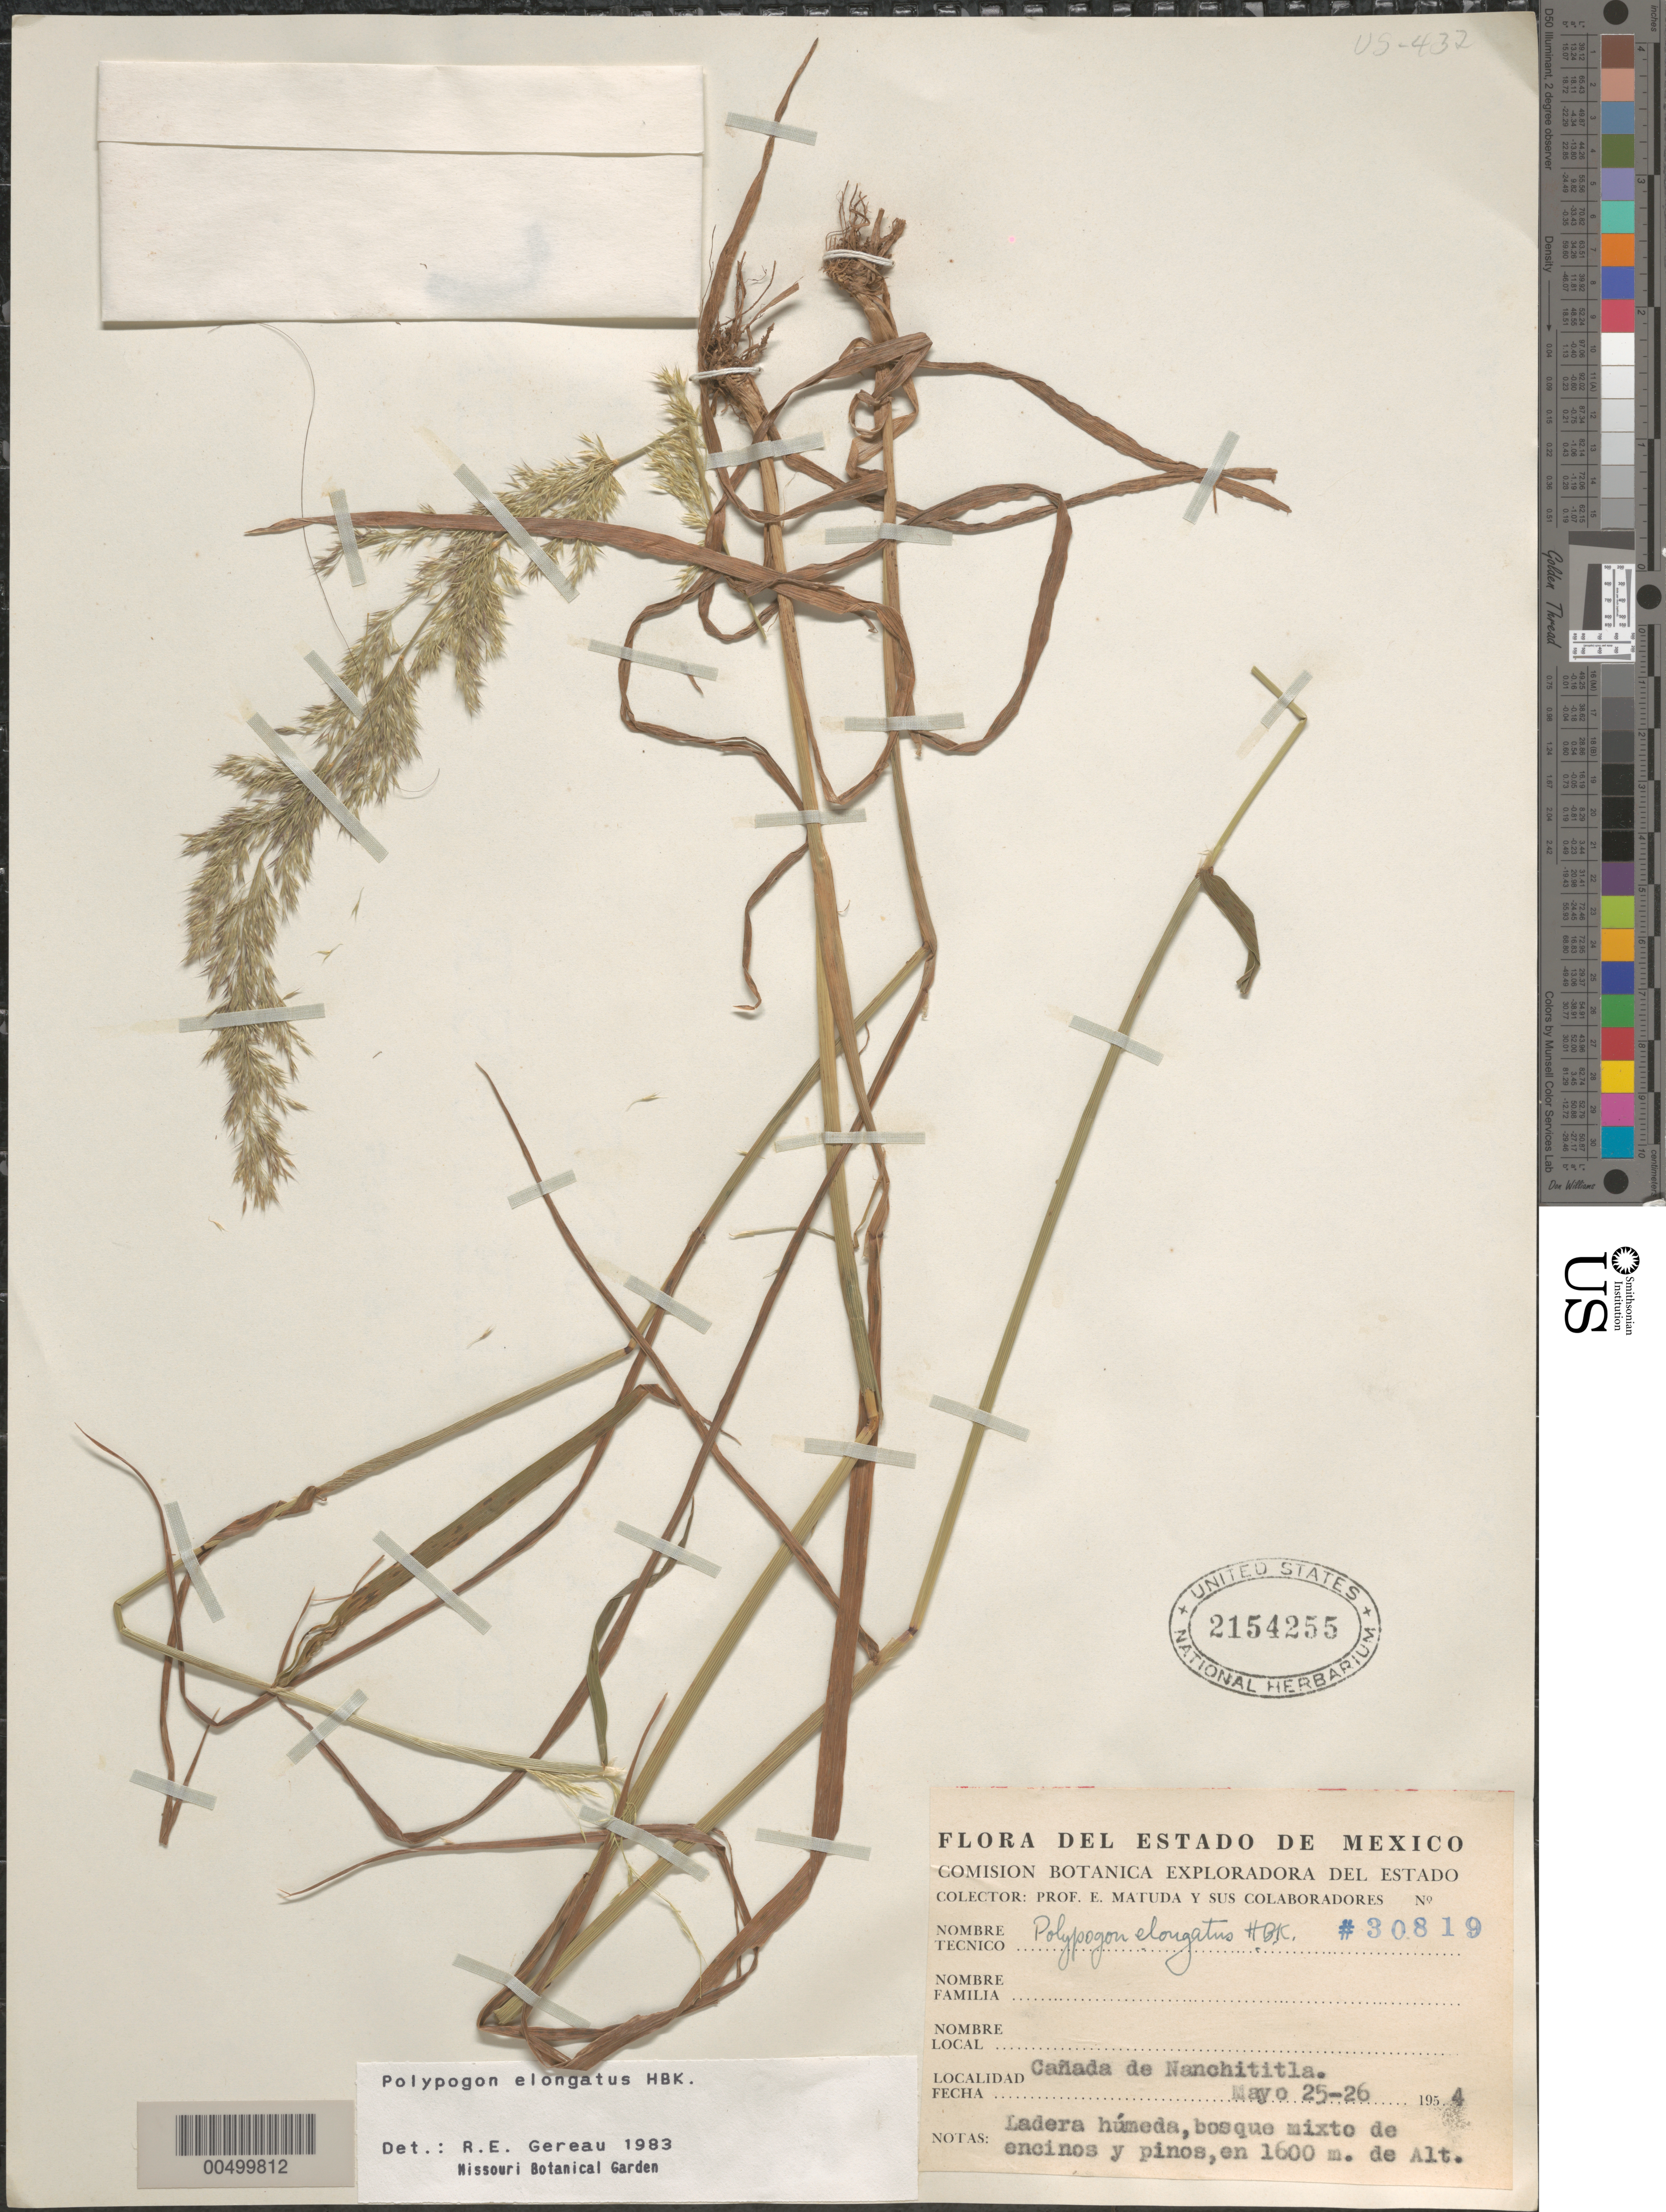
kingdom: Plantae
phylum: Tracheophyta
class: Liliopsida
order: Poales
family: Poaceae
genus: Chaetotropis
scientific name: Chaetotropis elongata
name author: (Kunth) Björkman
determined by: Poaceae Reorganization Project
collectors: E. Matuda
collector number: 30819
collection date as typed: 25 May 1954 to 26 May 1954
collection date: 1954-05-25/1954-05-26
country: Mexico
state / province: México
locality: Cañada de Nanchititla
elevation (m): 1600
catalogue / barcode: US 2154255